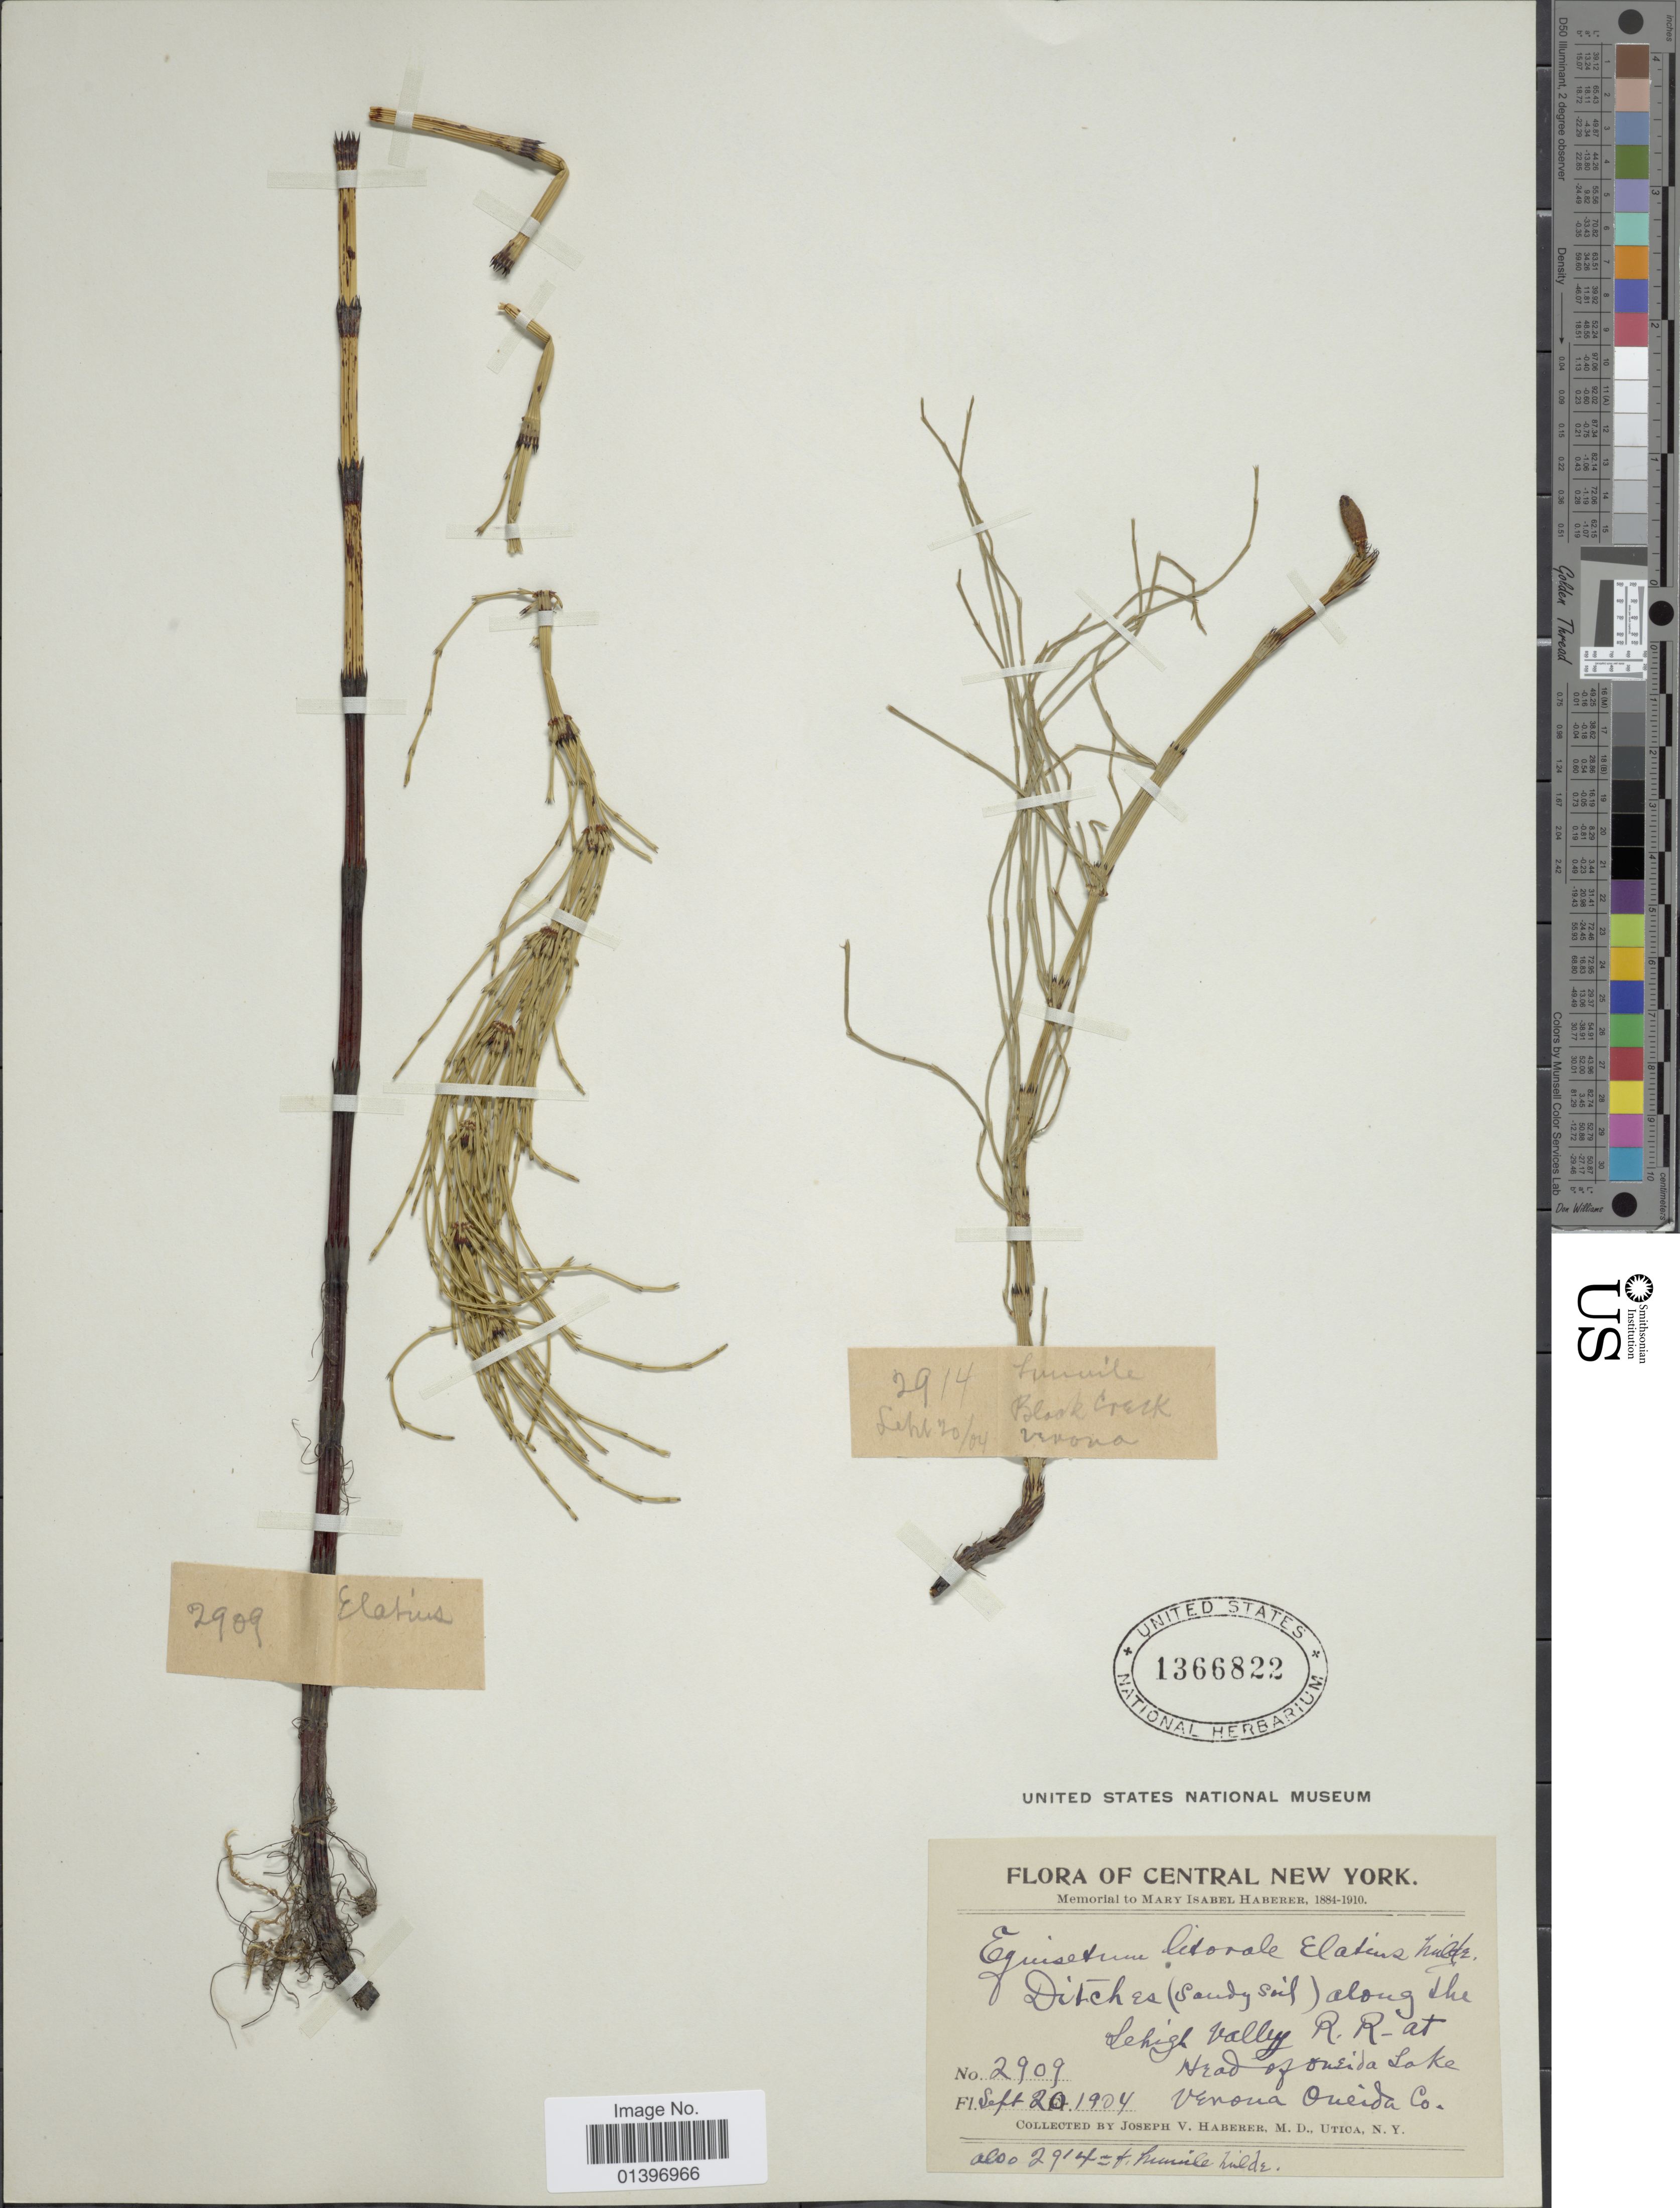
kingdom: Plantae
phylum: Tracheophyta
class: Polypodiopsida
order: Equisetales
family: Equisetaceae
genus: Equisetum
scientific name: Equisetum x litorale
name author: Kuhlw.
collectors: J. V. Haberer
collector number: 2909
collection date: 1904-09-20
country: United States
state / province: New York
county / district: Oneida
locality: Ditches(sandy soil) along the Lehigh valley R.R-at head of Oneida Lake, Verona Oneida Co.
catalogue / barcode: US 1366822